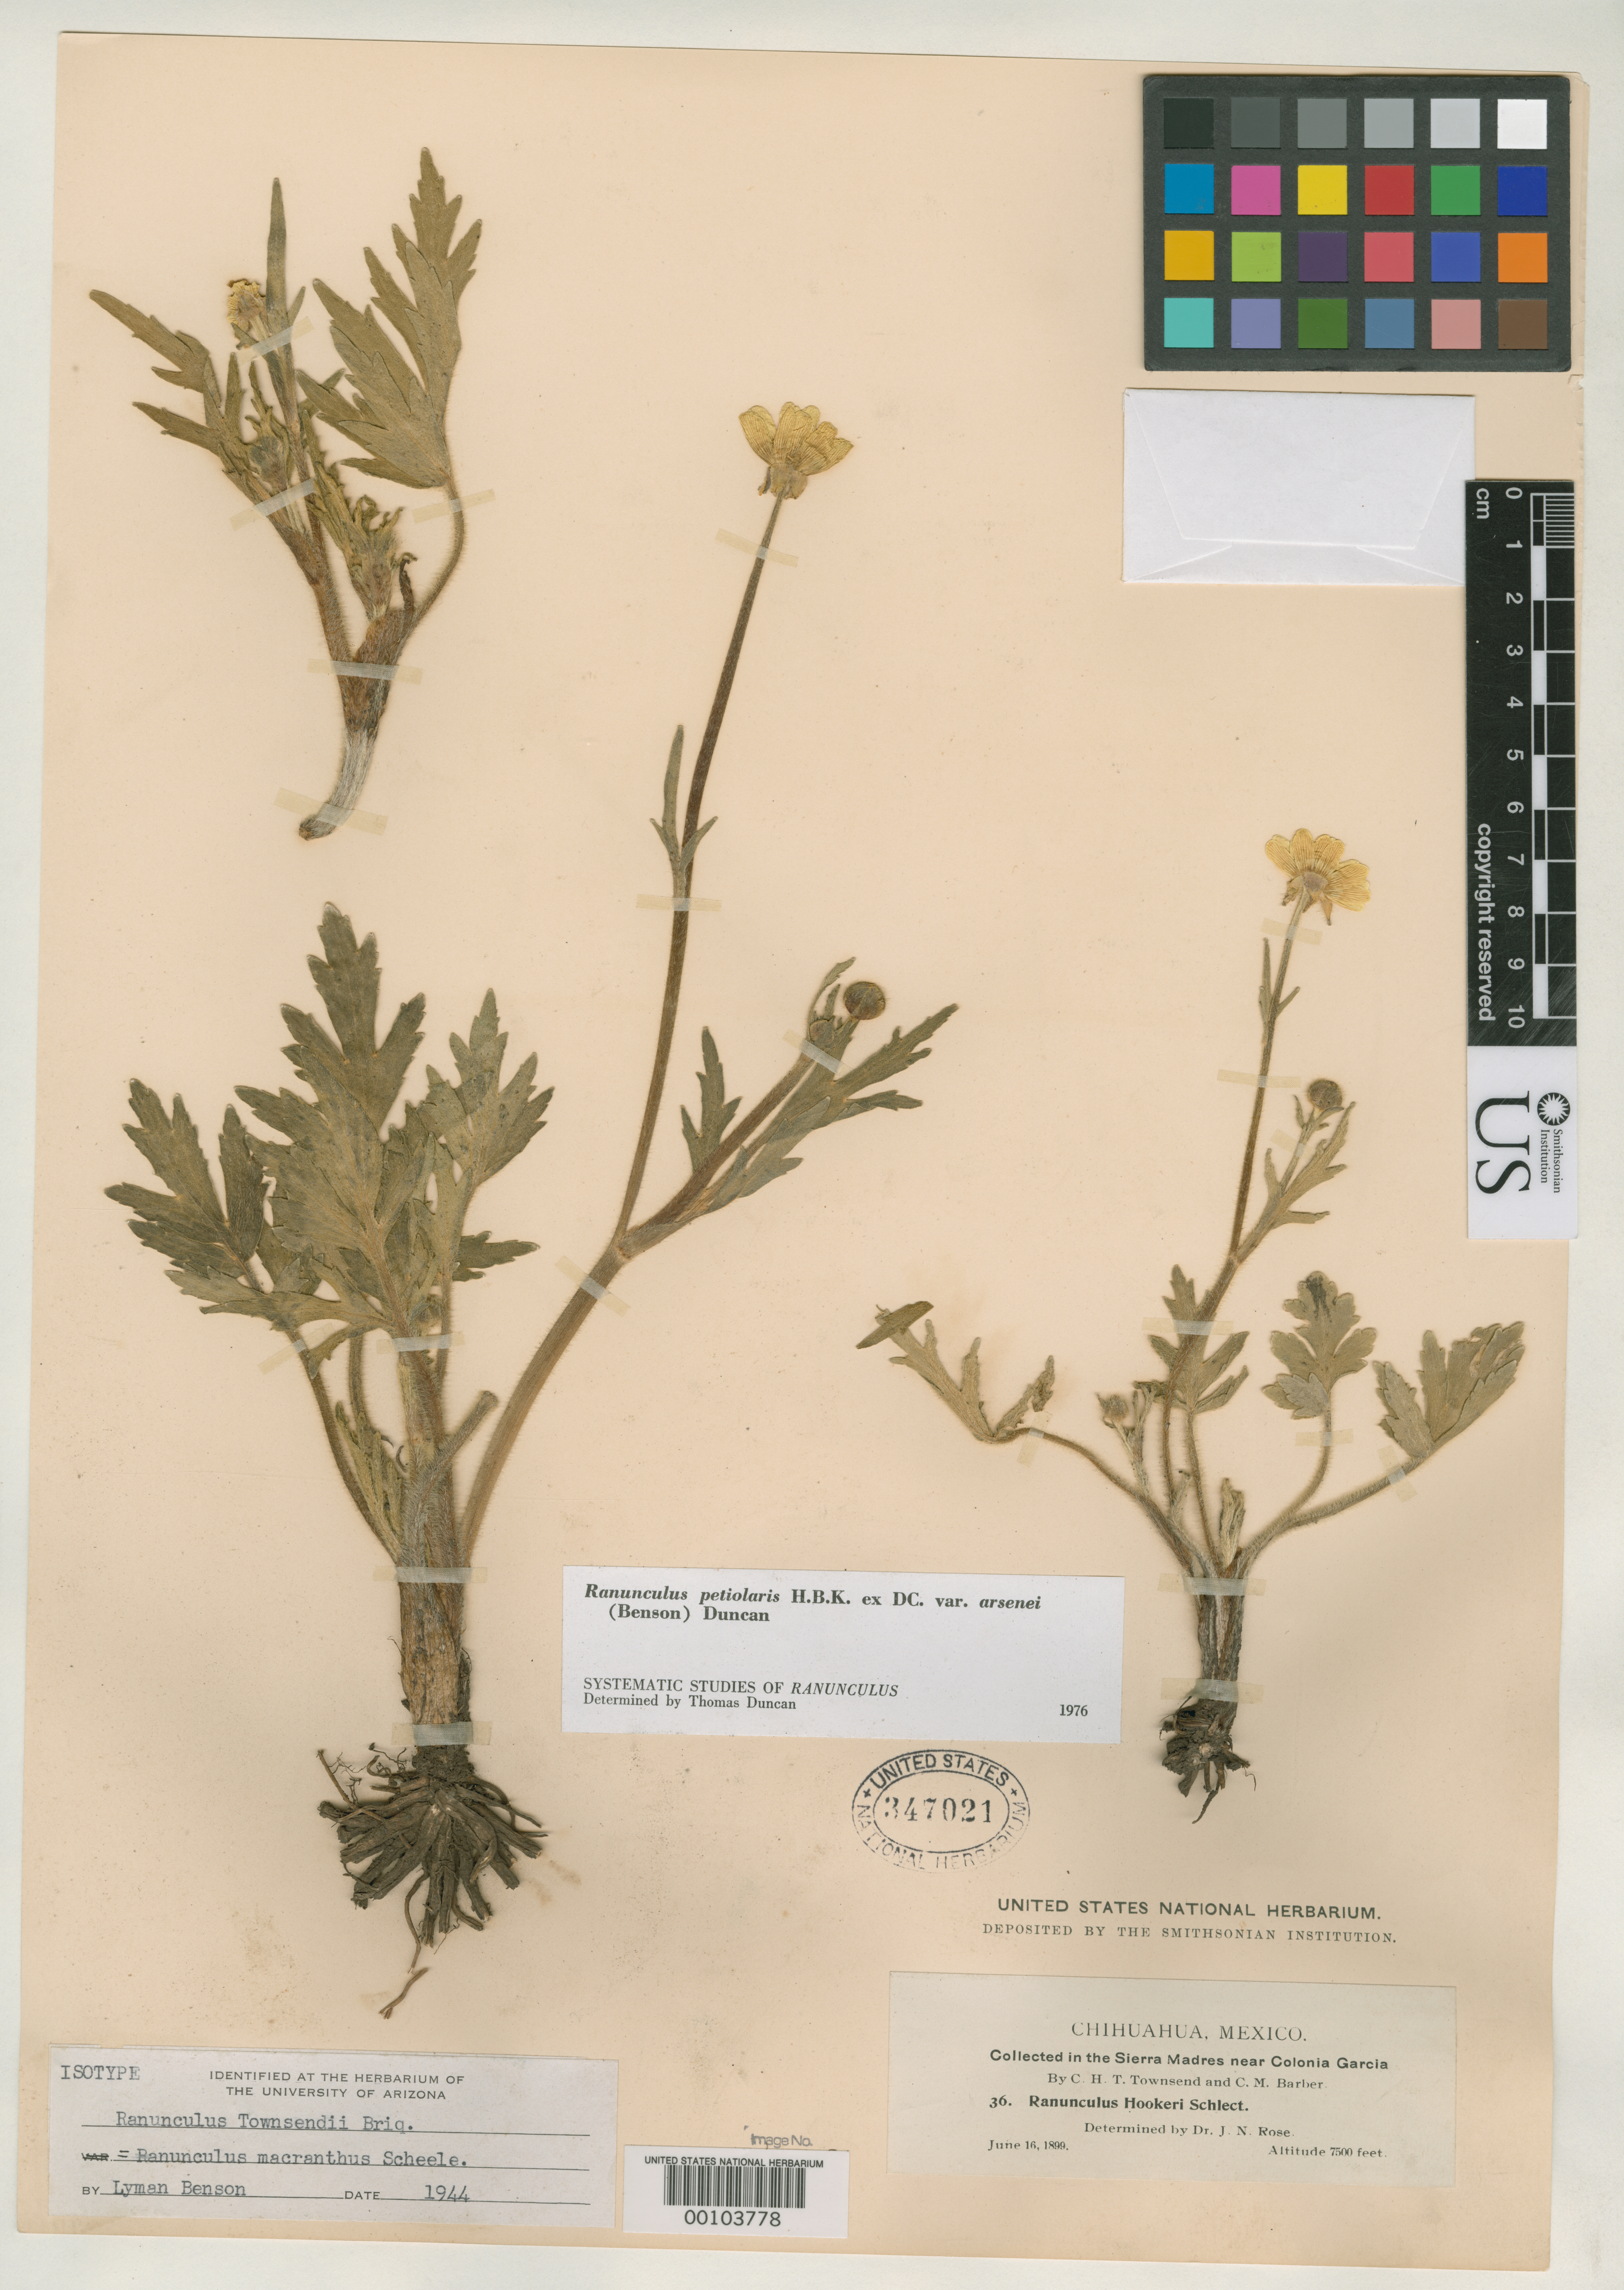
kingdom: Plantae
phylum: Tracheophyta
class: Magnoliopsida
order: Ranunculales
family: Ranunculaceae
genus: Ranunculus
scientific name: Ranunculus townsendii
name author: Briq.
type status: Isotype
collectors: C. H. T. Townsend & C. Barber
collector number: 36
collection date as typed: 16 Jun 1899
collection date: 1899-06-16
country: Mexico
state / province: Chihuahua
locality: Sierra Madres near Colonia Garcia.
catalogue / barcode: US 347021